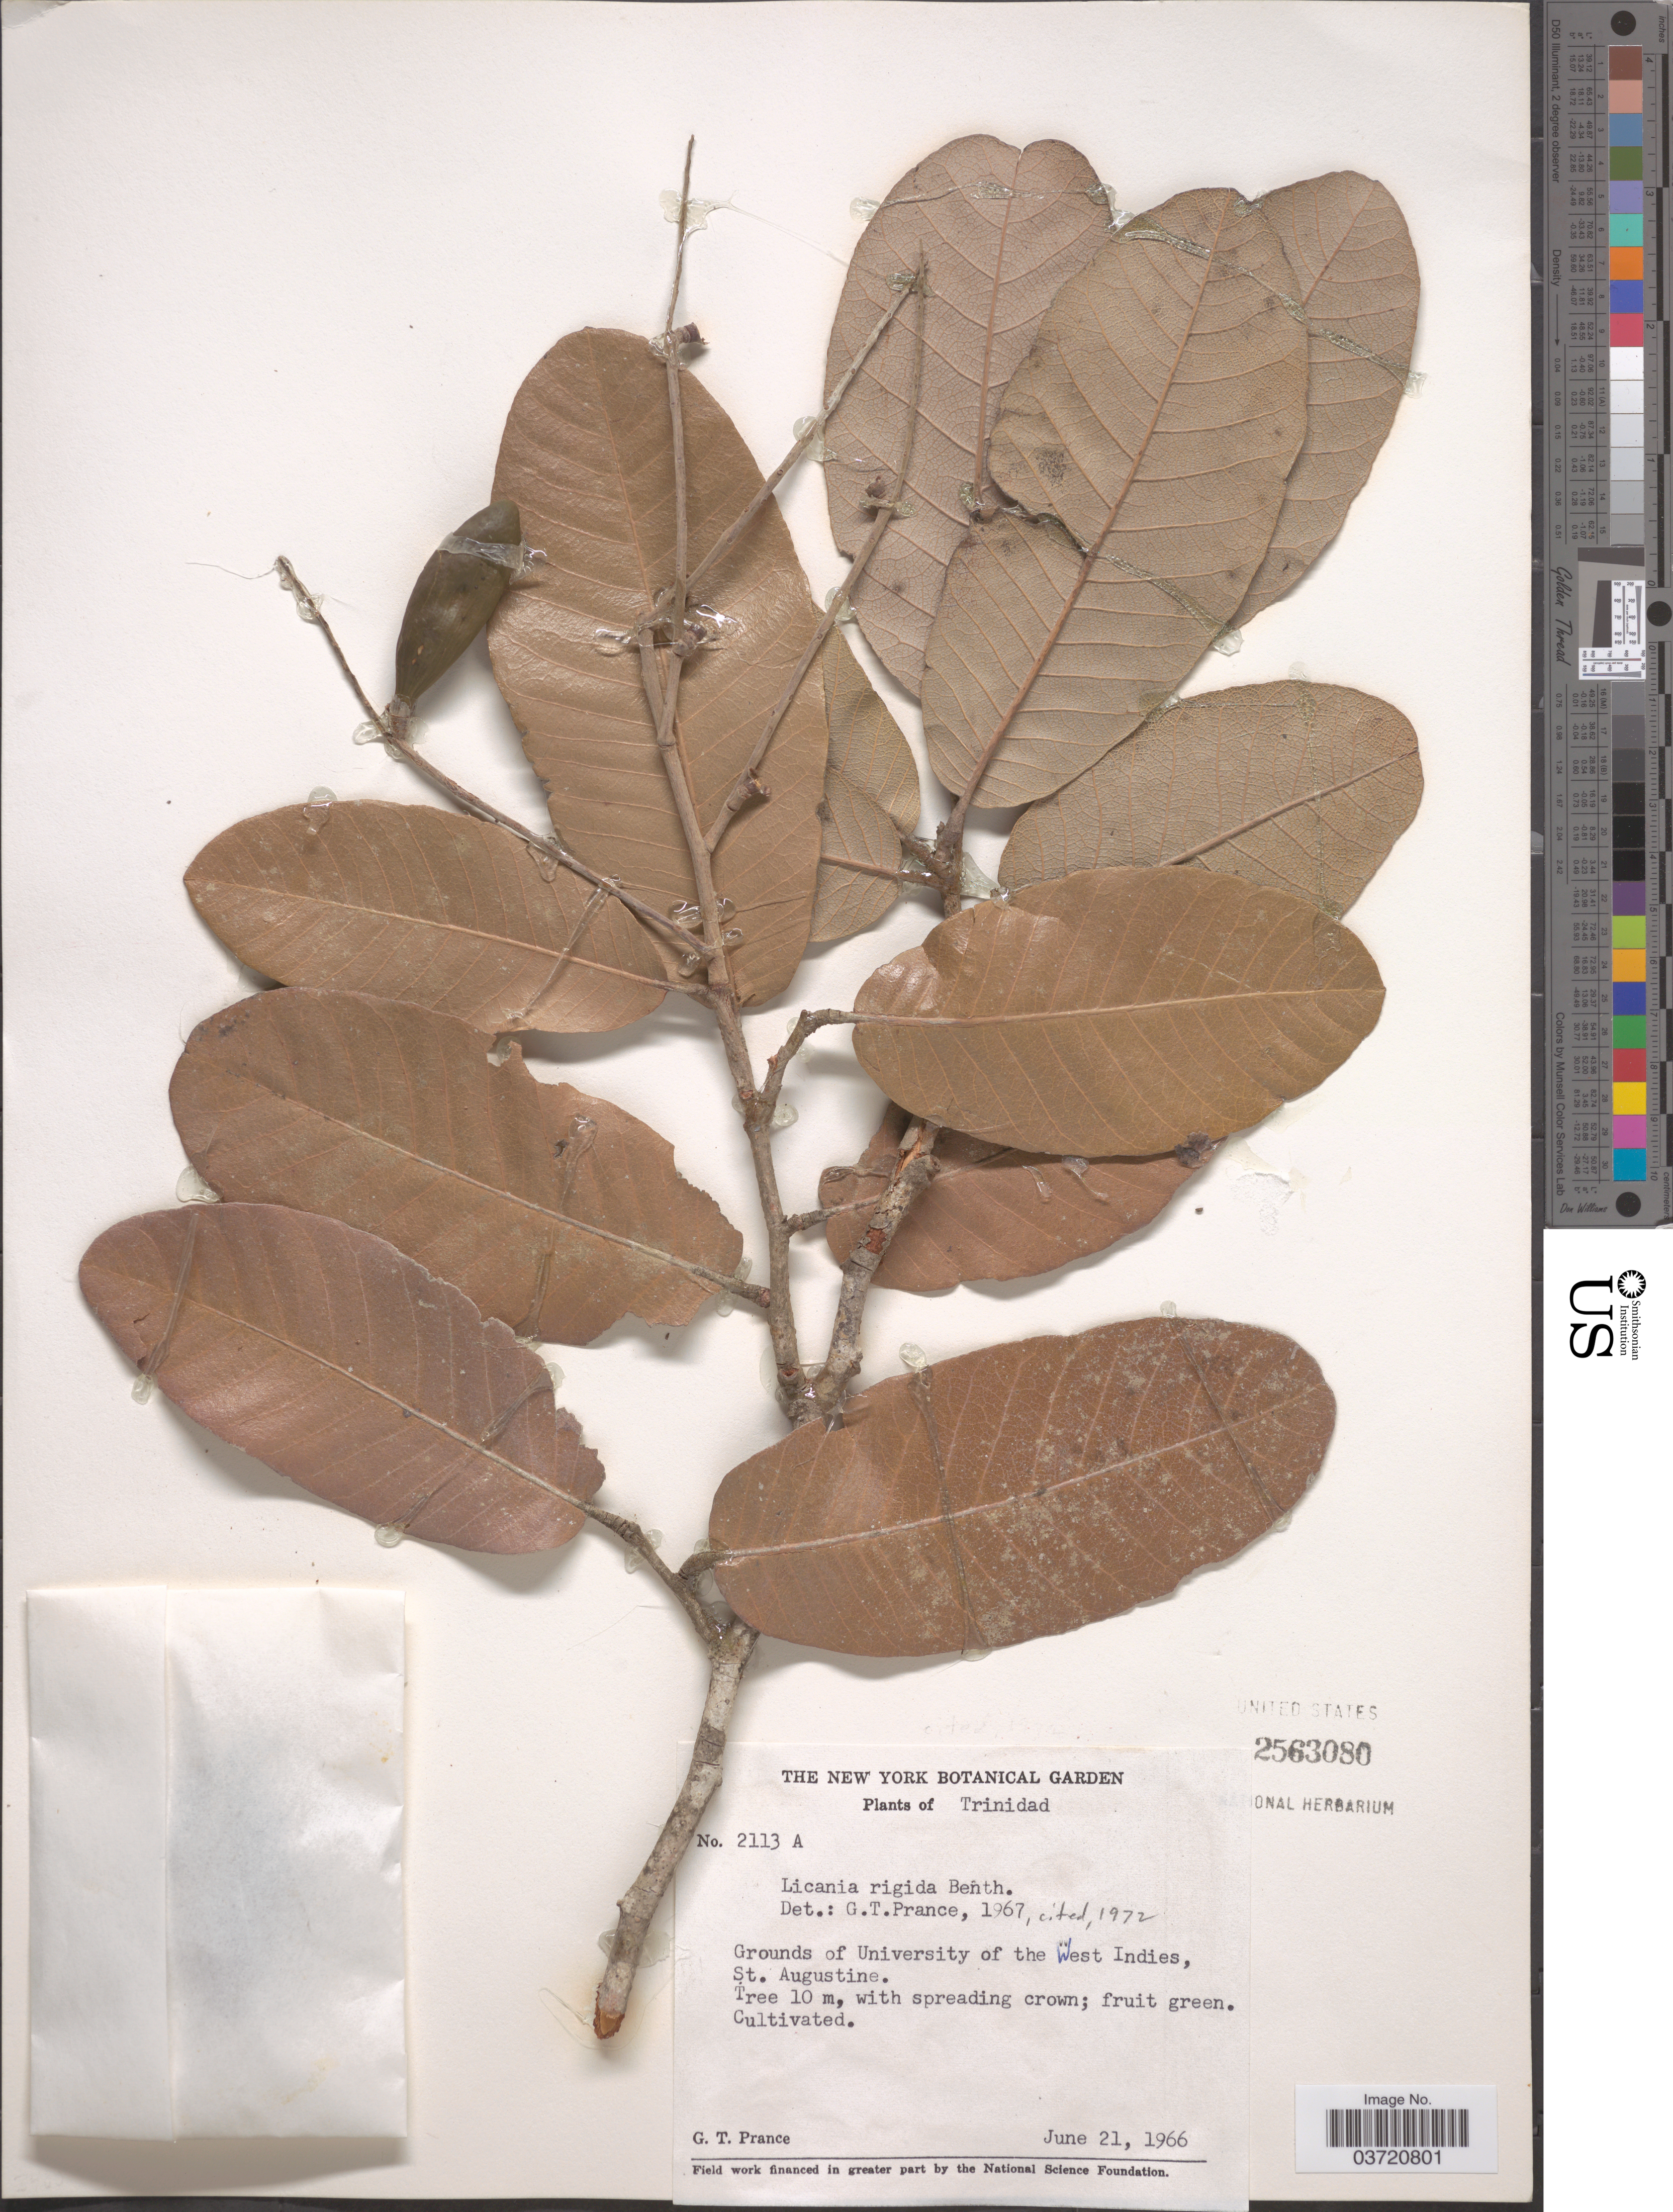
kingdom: Plantae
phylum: Tracheophyta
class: Magnoliopsida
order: Malpighiales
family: Chrysobalanaceae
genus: Microdesmia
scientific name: Microdesmia rigida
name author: (Benth.) Sothers & Prance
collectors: G. T. Prance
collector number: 2113A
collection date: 1966-06-21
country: Trinidad and Tobago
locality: Trinidad. Grounds of University of the West Indies, St. Augustine.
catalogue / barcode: US 2563080